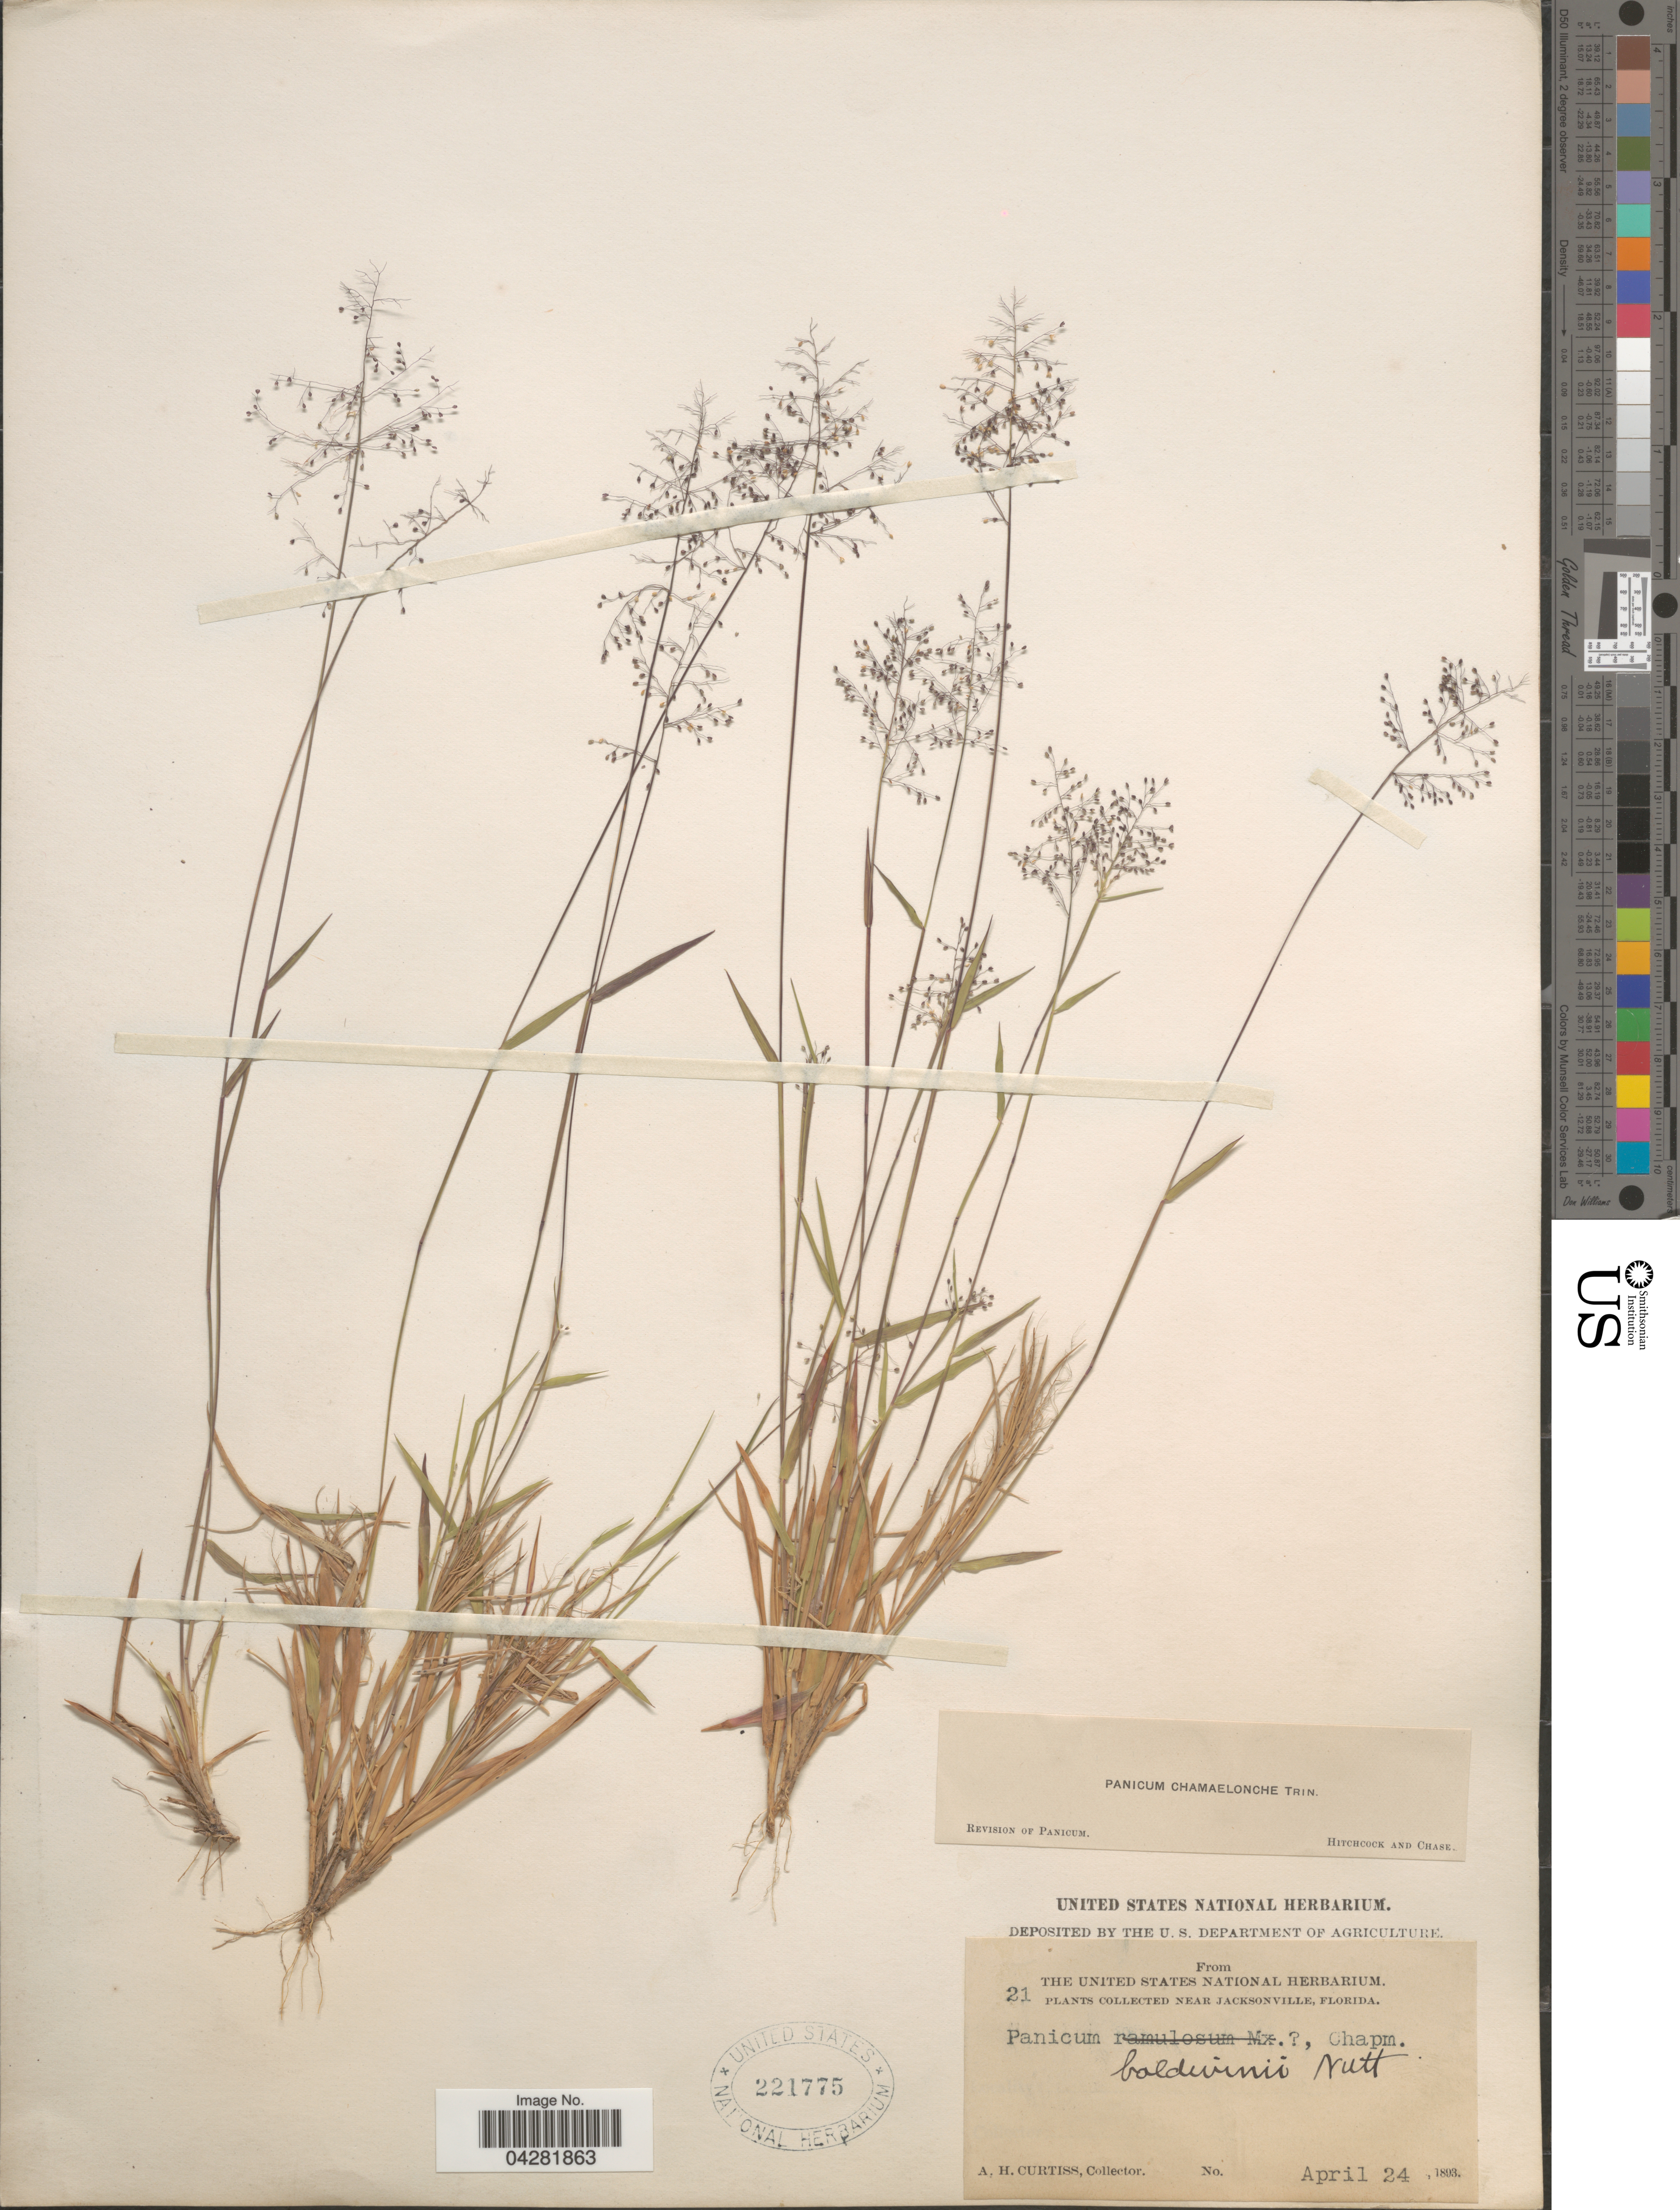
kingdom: Plantae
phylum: Tracheophyta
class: Liliopsida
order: Poales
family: Poaceae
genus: Dichanthelium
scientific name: Dichanthelium ensifolium var. ensifolium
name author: (Baldwin ex Elliot) Gould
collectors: A. H. Curtiss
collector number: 21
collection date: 1893-04-24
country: United States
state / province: Florida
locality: Near Jacksonville.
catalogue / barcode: US 221775